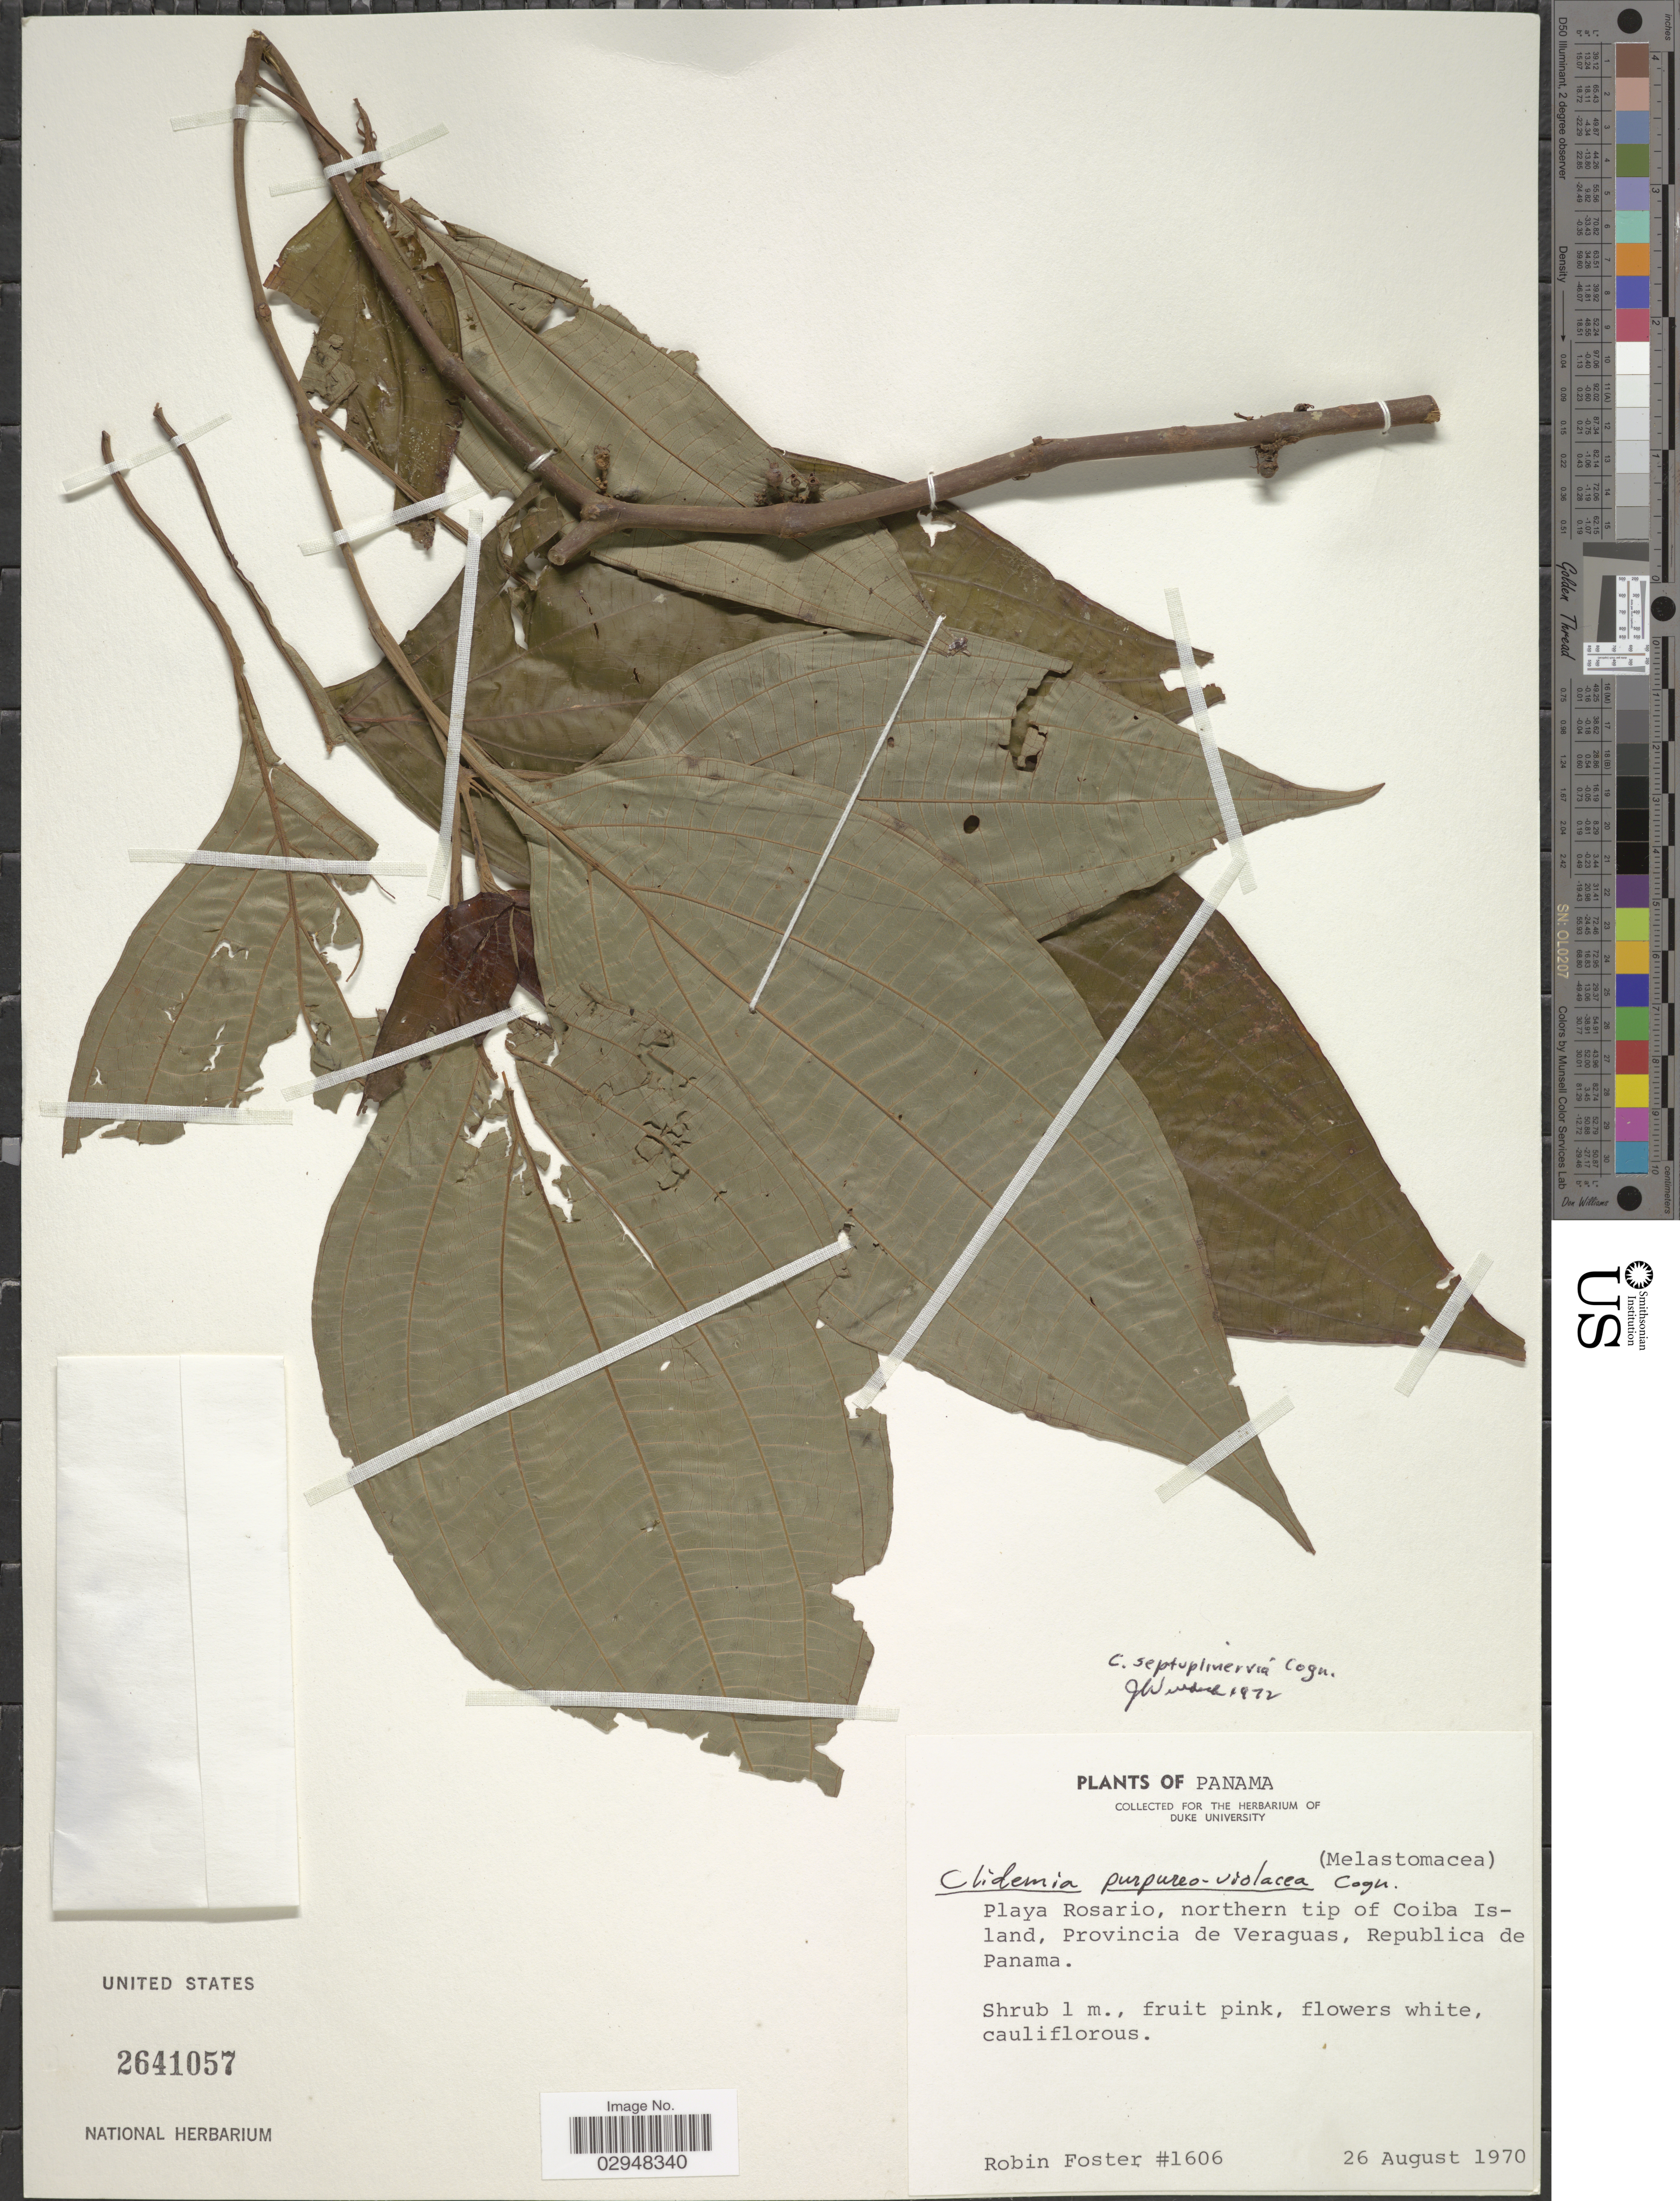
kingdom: Plantae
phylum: Tracheophyta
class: Magnoliopsida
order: Myrtales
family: Melastomataceae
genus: Clidemia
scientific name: Clidemia trichocalyx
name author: (S.F. Blake) Gleason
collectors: R. B. Foster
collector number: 1606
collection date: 1970-08-26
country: Panama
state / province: Veraguas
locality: Playa Rosario, northern tip of Coiba Island.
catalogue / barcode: US 2641057